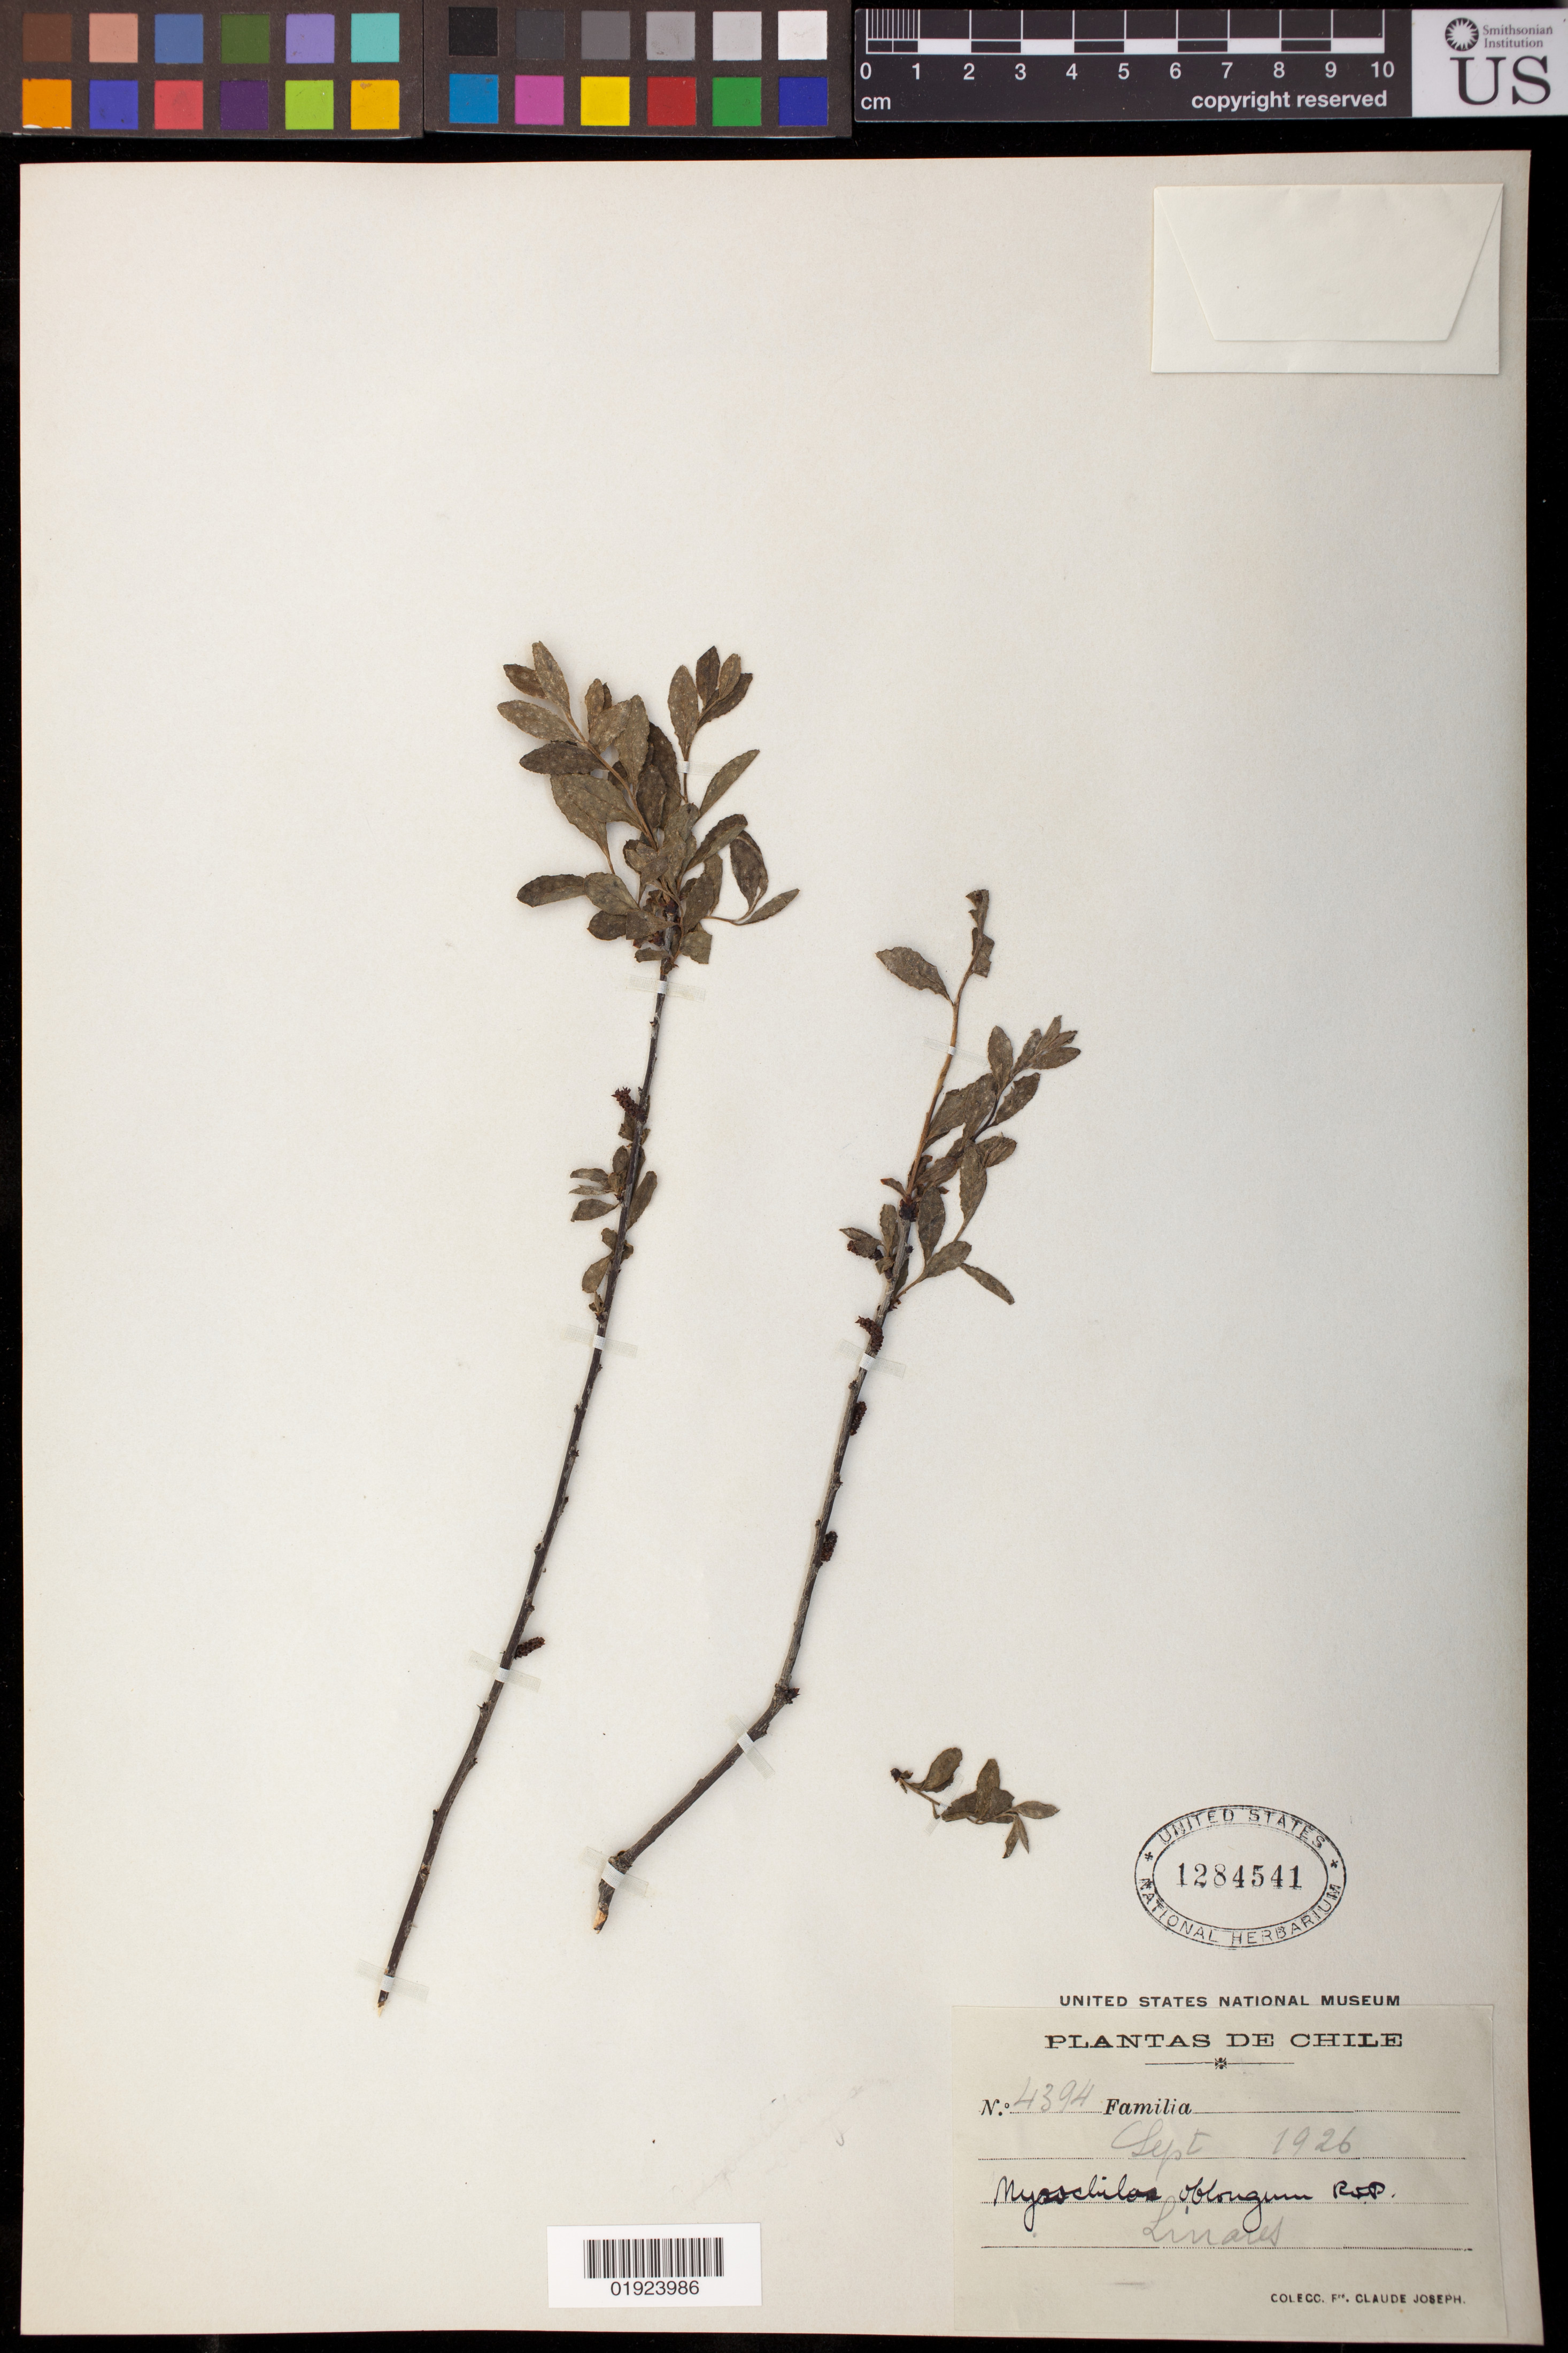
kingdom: Plantae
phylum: Tracheophyta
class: Magnoliopsida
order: Santalales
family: Santalaceae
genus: Myoschilos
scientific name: Myoschilos oblongus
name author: Ruiz & Pav.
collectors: Bro. Claude-Joseph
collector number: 4394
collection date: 1926-09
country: Chile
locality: Plantas de Chile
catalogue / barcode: US 1284541